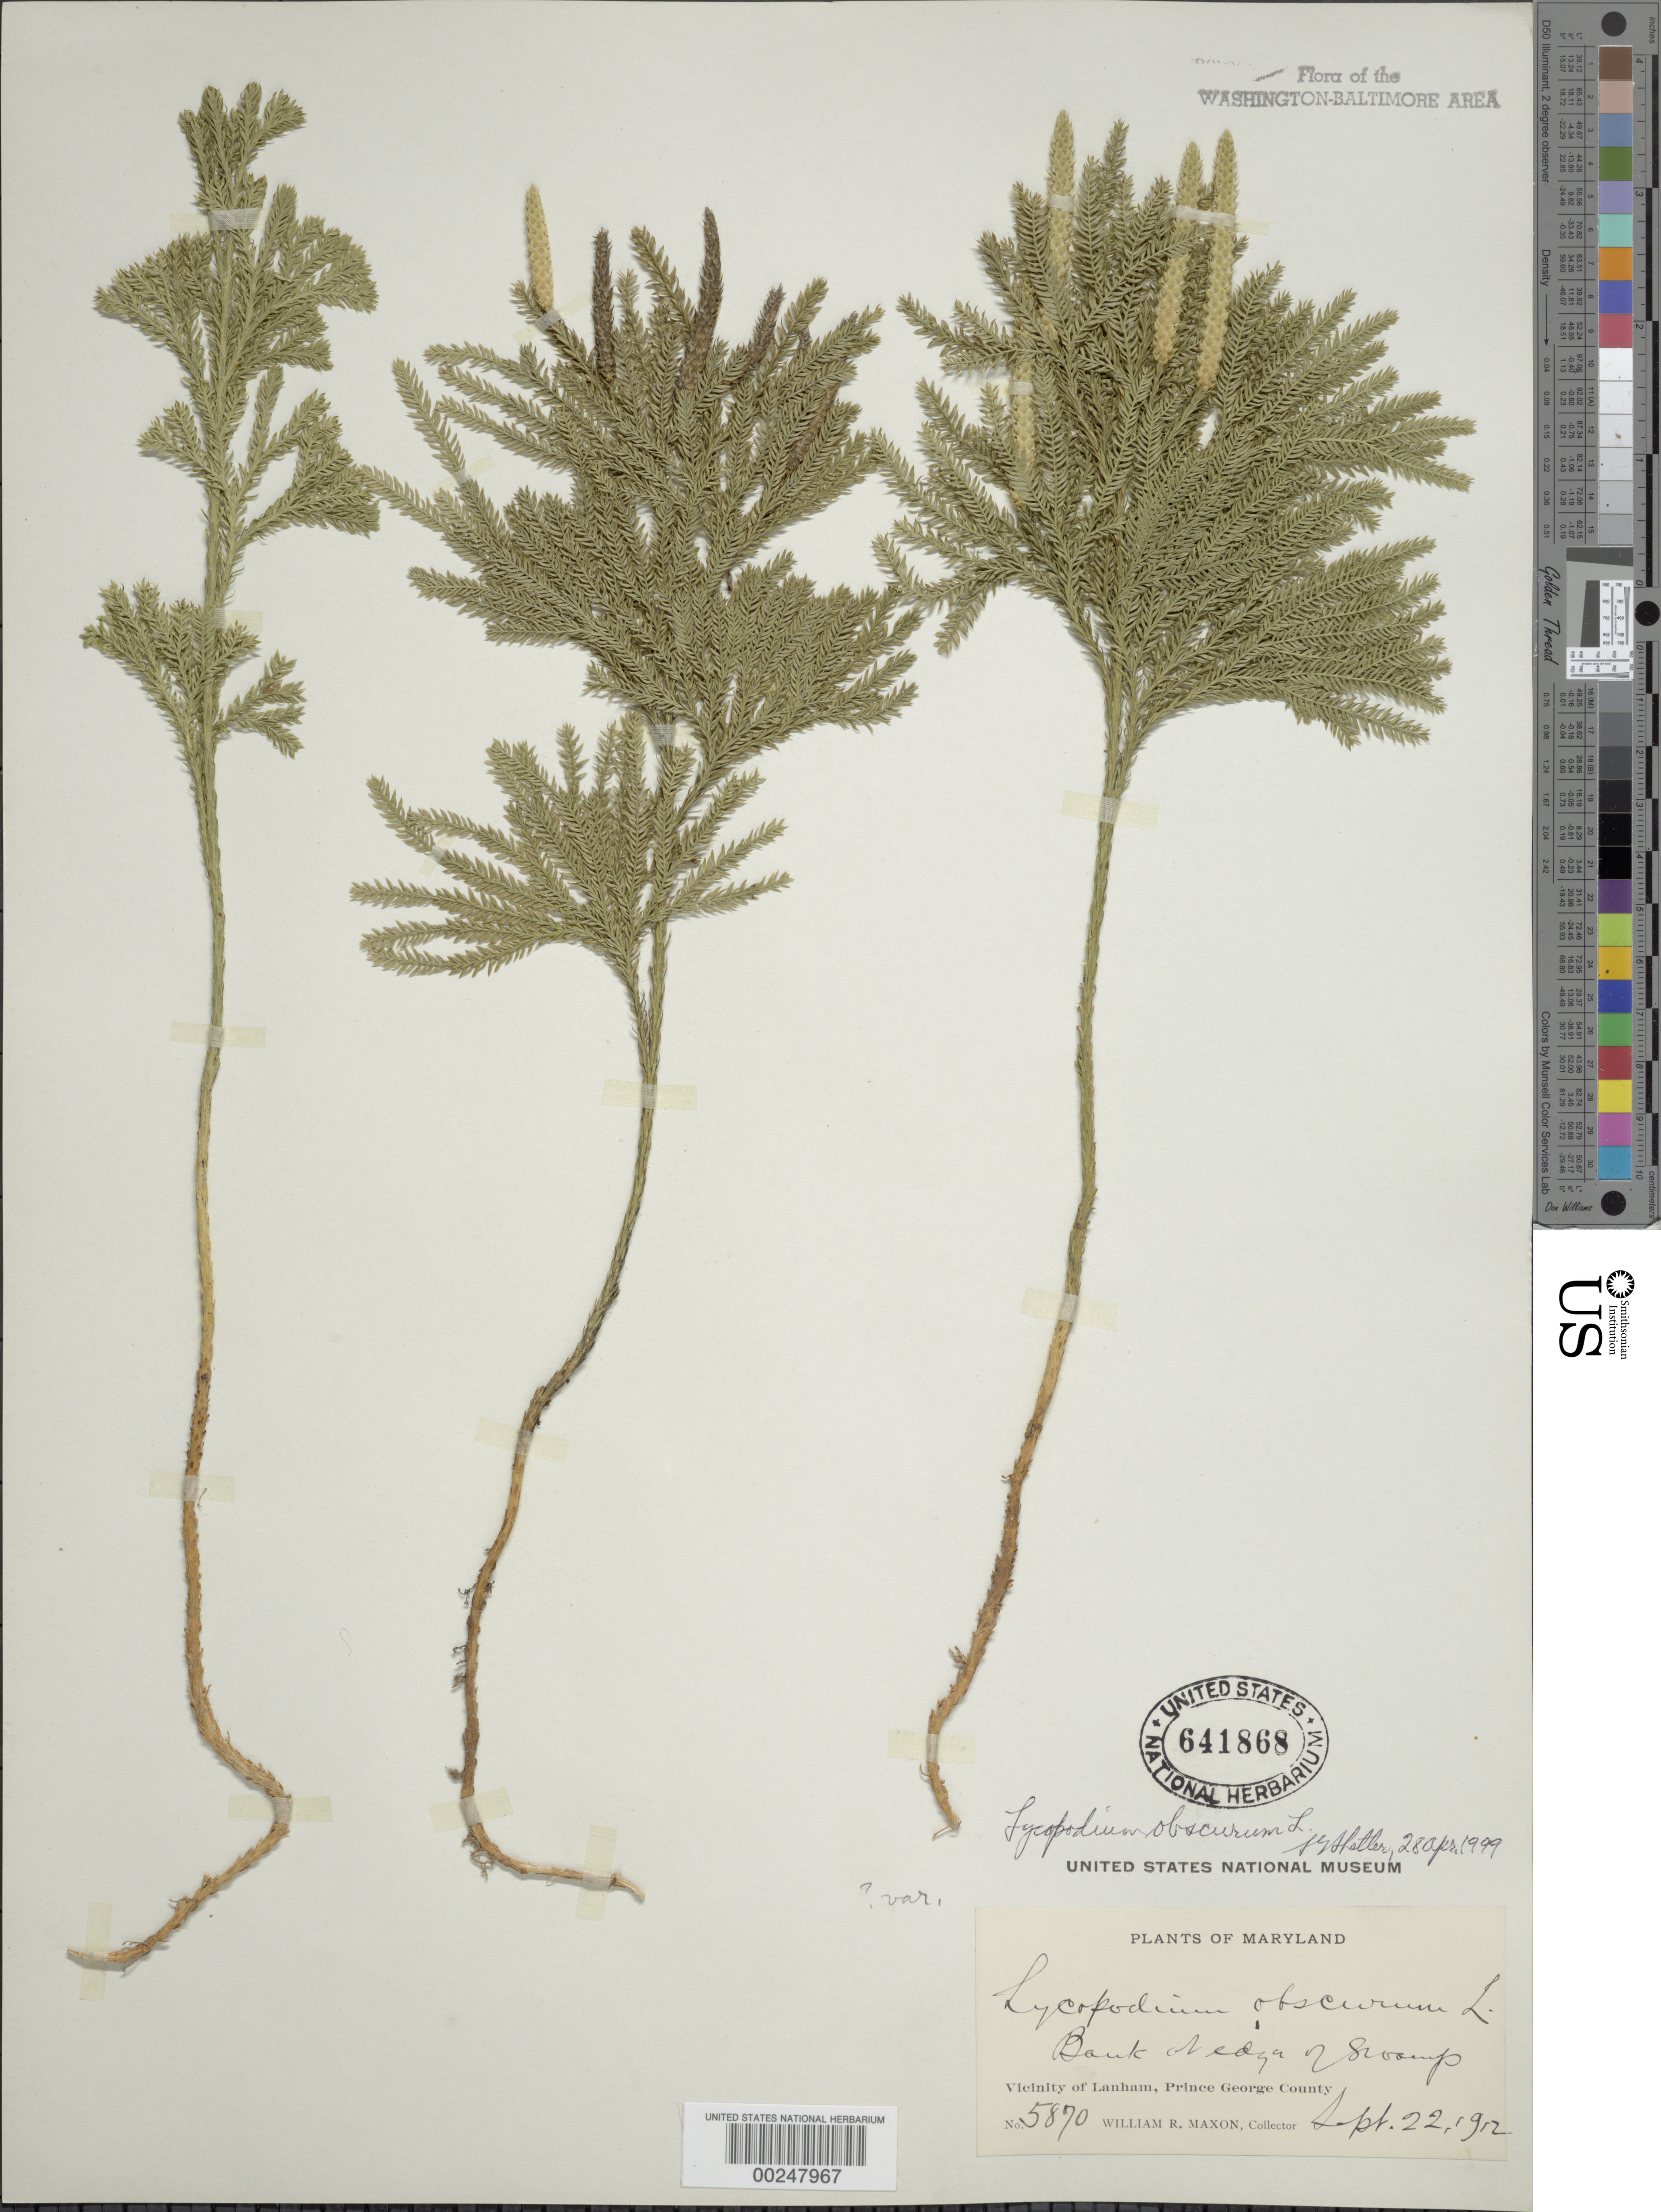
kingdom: Plantae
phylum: Tracheophyta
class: Lycopodiopsida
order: Lycopodiales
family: Lycopodiaceae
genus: Dendrolycopodium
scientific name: Dendrolycopodium obscurum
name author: (L.) A. Haines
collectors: W. R. Maxon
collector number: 5870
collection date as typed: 22 Sep 1912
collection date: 1912-09-22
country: United States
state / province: Maryland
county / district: Prince George's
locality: Lanham vicinity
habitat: Bank of edge of swamp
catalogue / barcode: US 641868